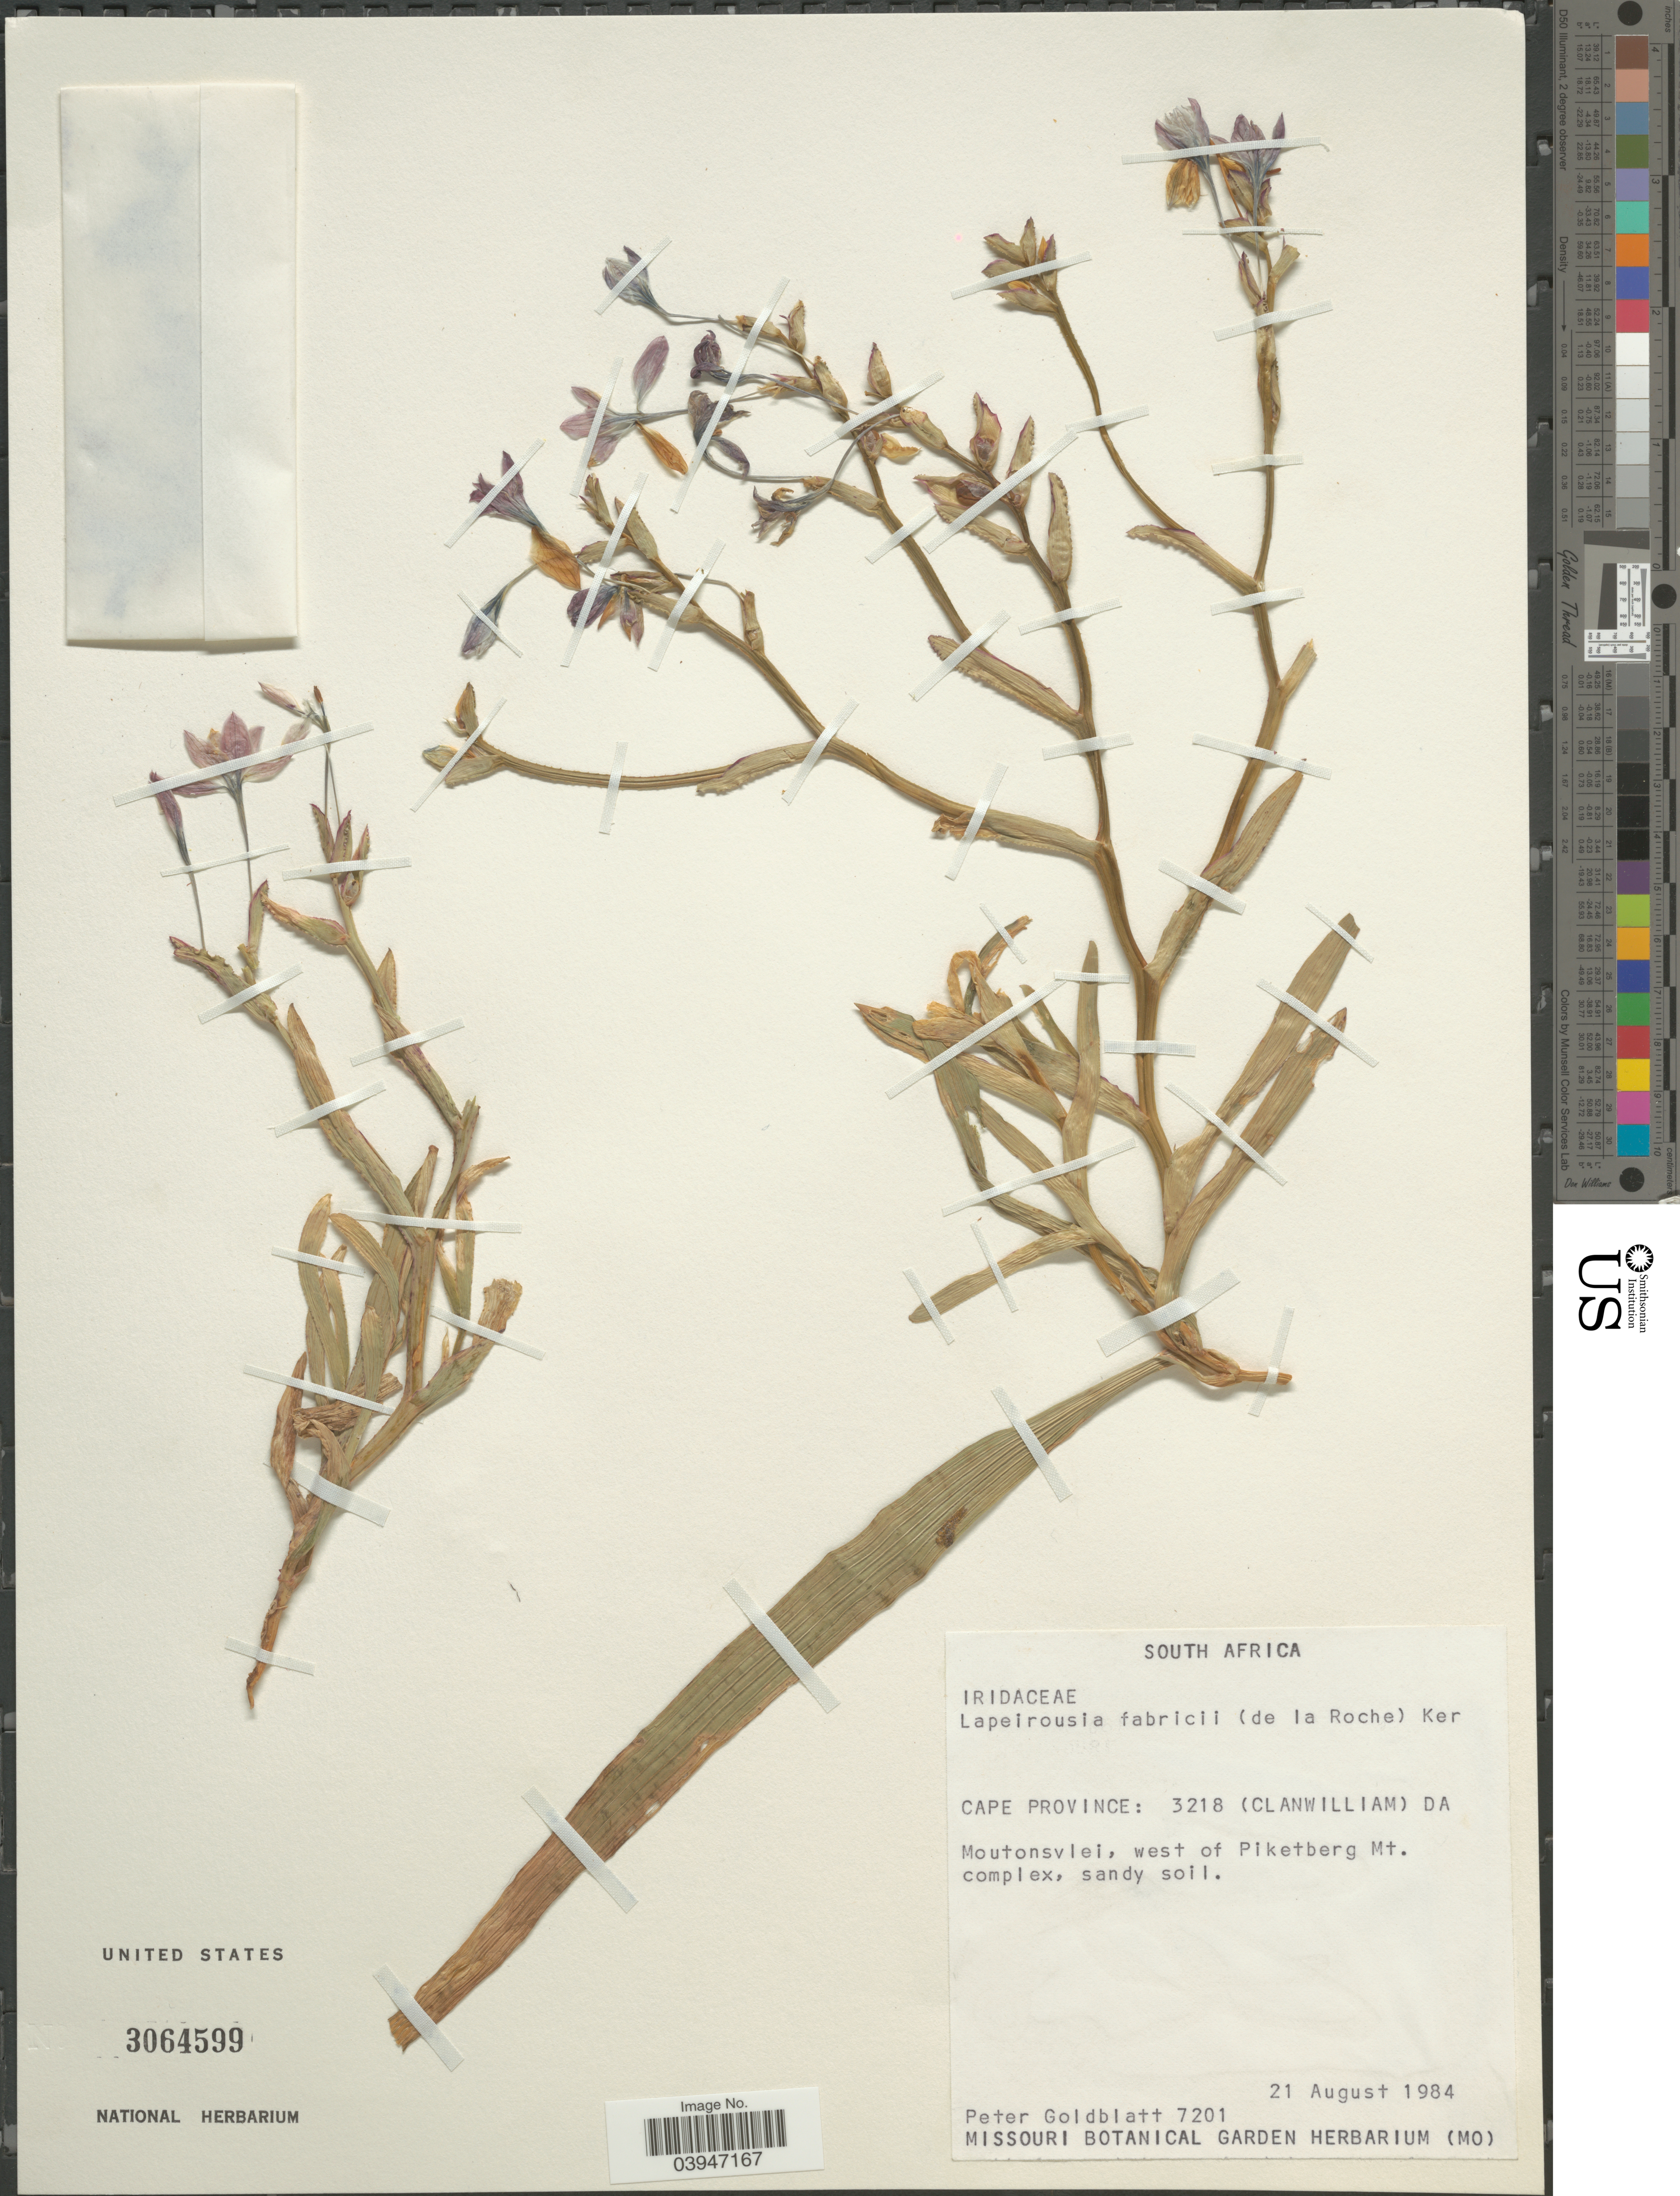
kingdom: Plantae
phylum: Tracheophyta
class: Liliopsida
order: Asparagales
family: Iridaceae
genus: Lapeirousia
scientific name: Lapeirousia fabricii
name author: (D. Delaroche) Ker Gawl.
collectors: P. Goldblatt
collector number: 7201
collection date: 1984-08-21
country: South Africa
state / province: Western Cape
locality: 3218 (Clanwilliam) DA. Moutonsvlei, west of Piketberg Mt.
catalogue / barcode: US 3064599